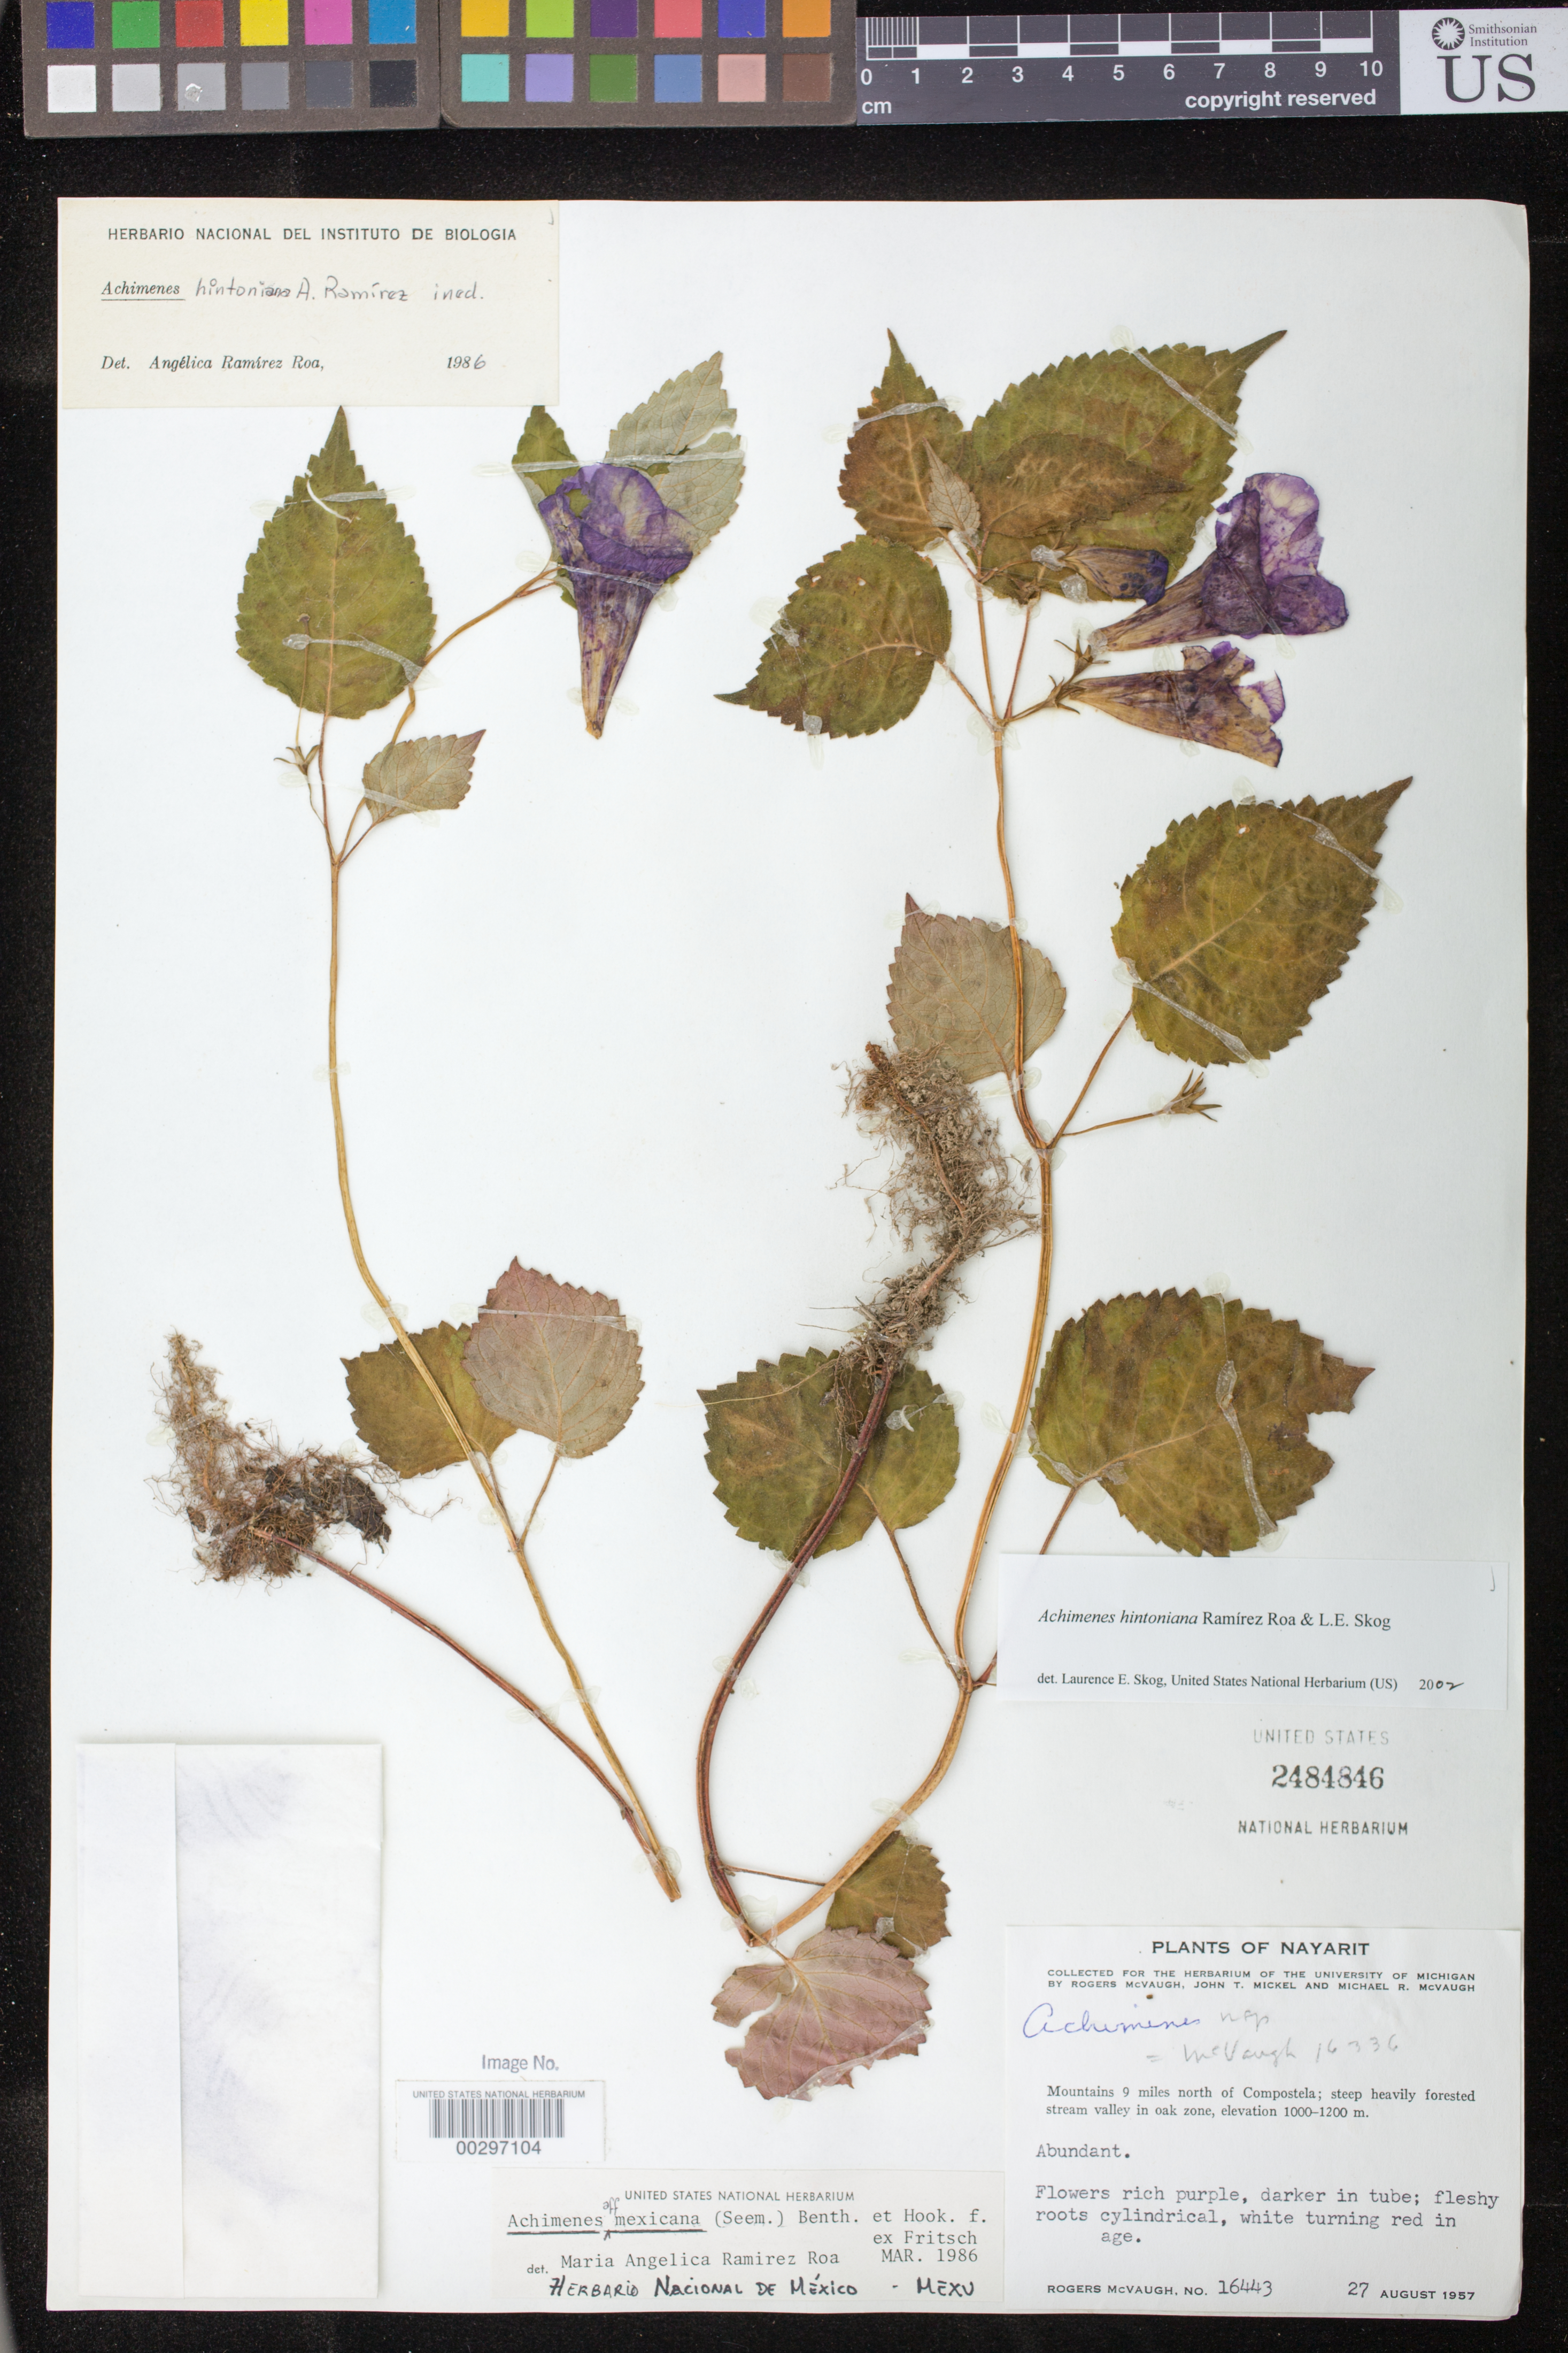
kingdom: Plantae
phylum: Tracheophyta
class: Magnoliopsida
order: Lamiales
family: Gesneriaceae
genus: Achimenes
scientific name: Achimenes hintoniana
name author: Ram.-Roa & L.E. Skog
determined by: Skog, Laurence E.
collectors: R. McVaugh, J. T. Mickel & M. R. McVaugh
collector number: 16443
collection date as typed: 27 Aug 1957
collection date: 1957-08-27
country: Mexico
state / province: Nayarit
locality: Mountains 9 miles north of Compostela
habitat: Steep heavily forested stream valley in oak zone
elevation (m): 1000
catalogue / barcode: US 2484846